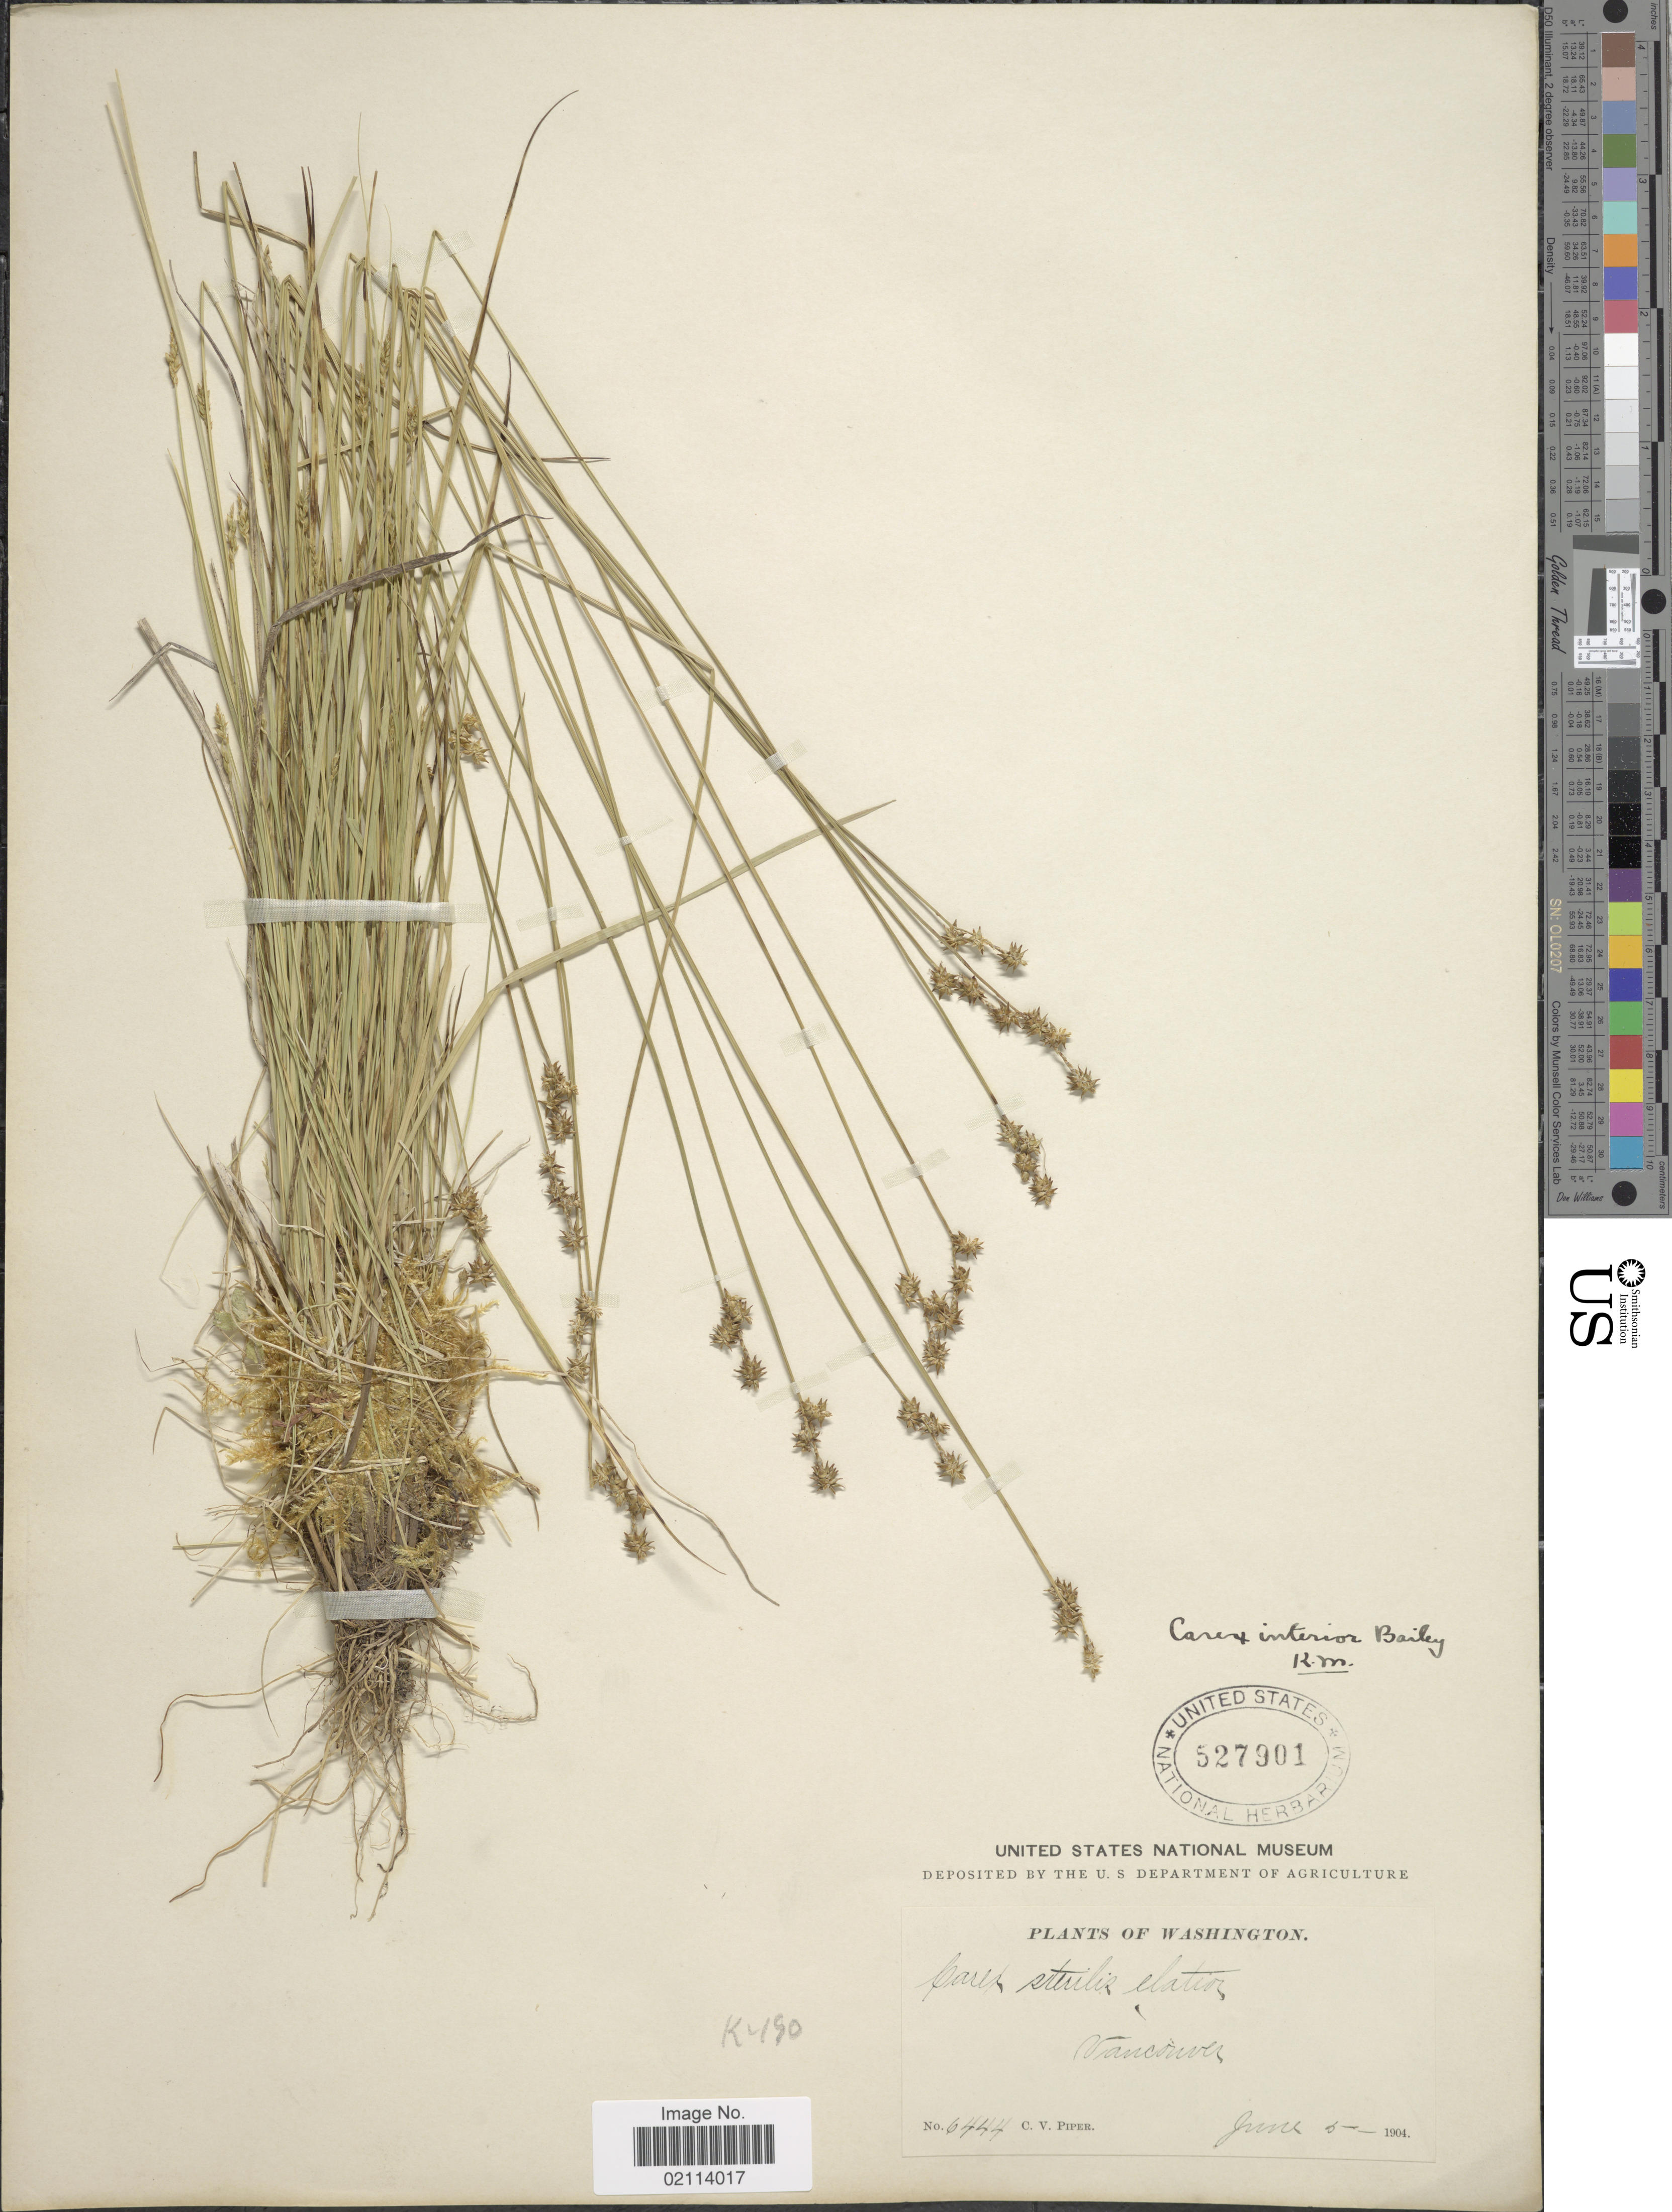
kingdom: Plantae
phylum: Tracheophyta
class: Liliopsida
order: Poales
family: Cyperaceae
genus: Carex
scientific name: Carex interior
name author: L.H. Bailey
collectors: C. V. Piper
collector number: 6444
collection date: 1904-06-05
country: United States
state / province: Washington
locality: Vancouver.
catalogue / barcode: US 527901